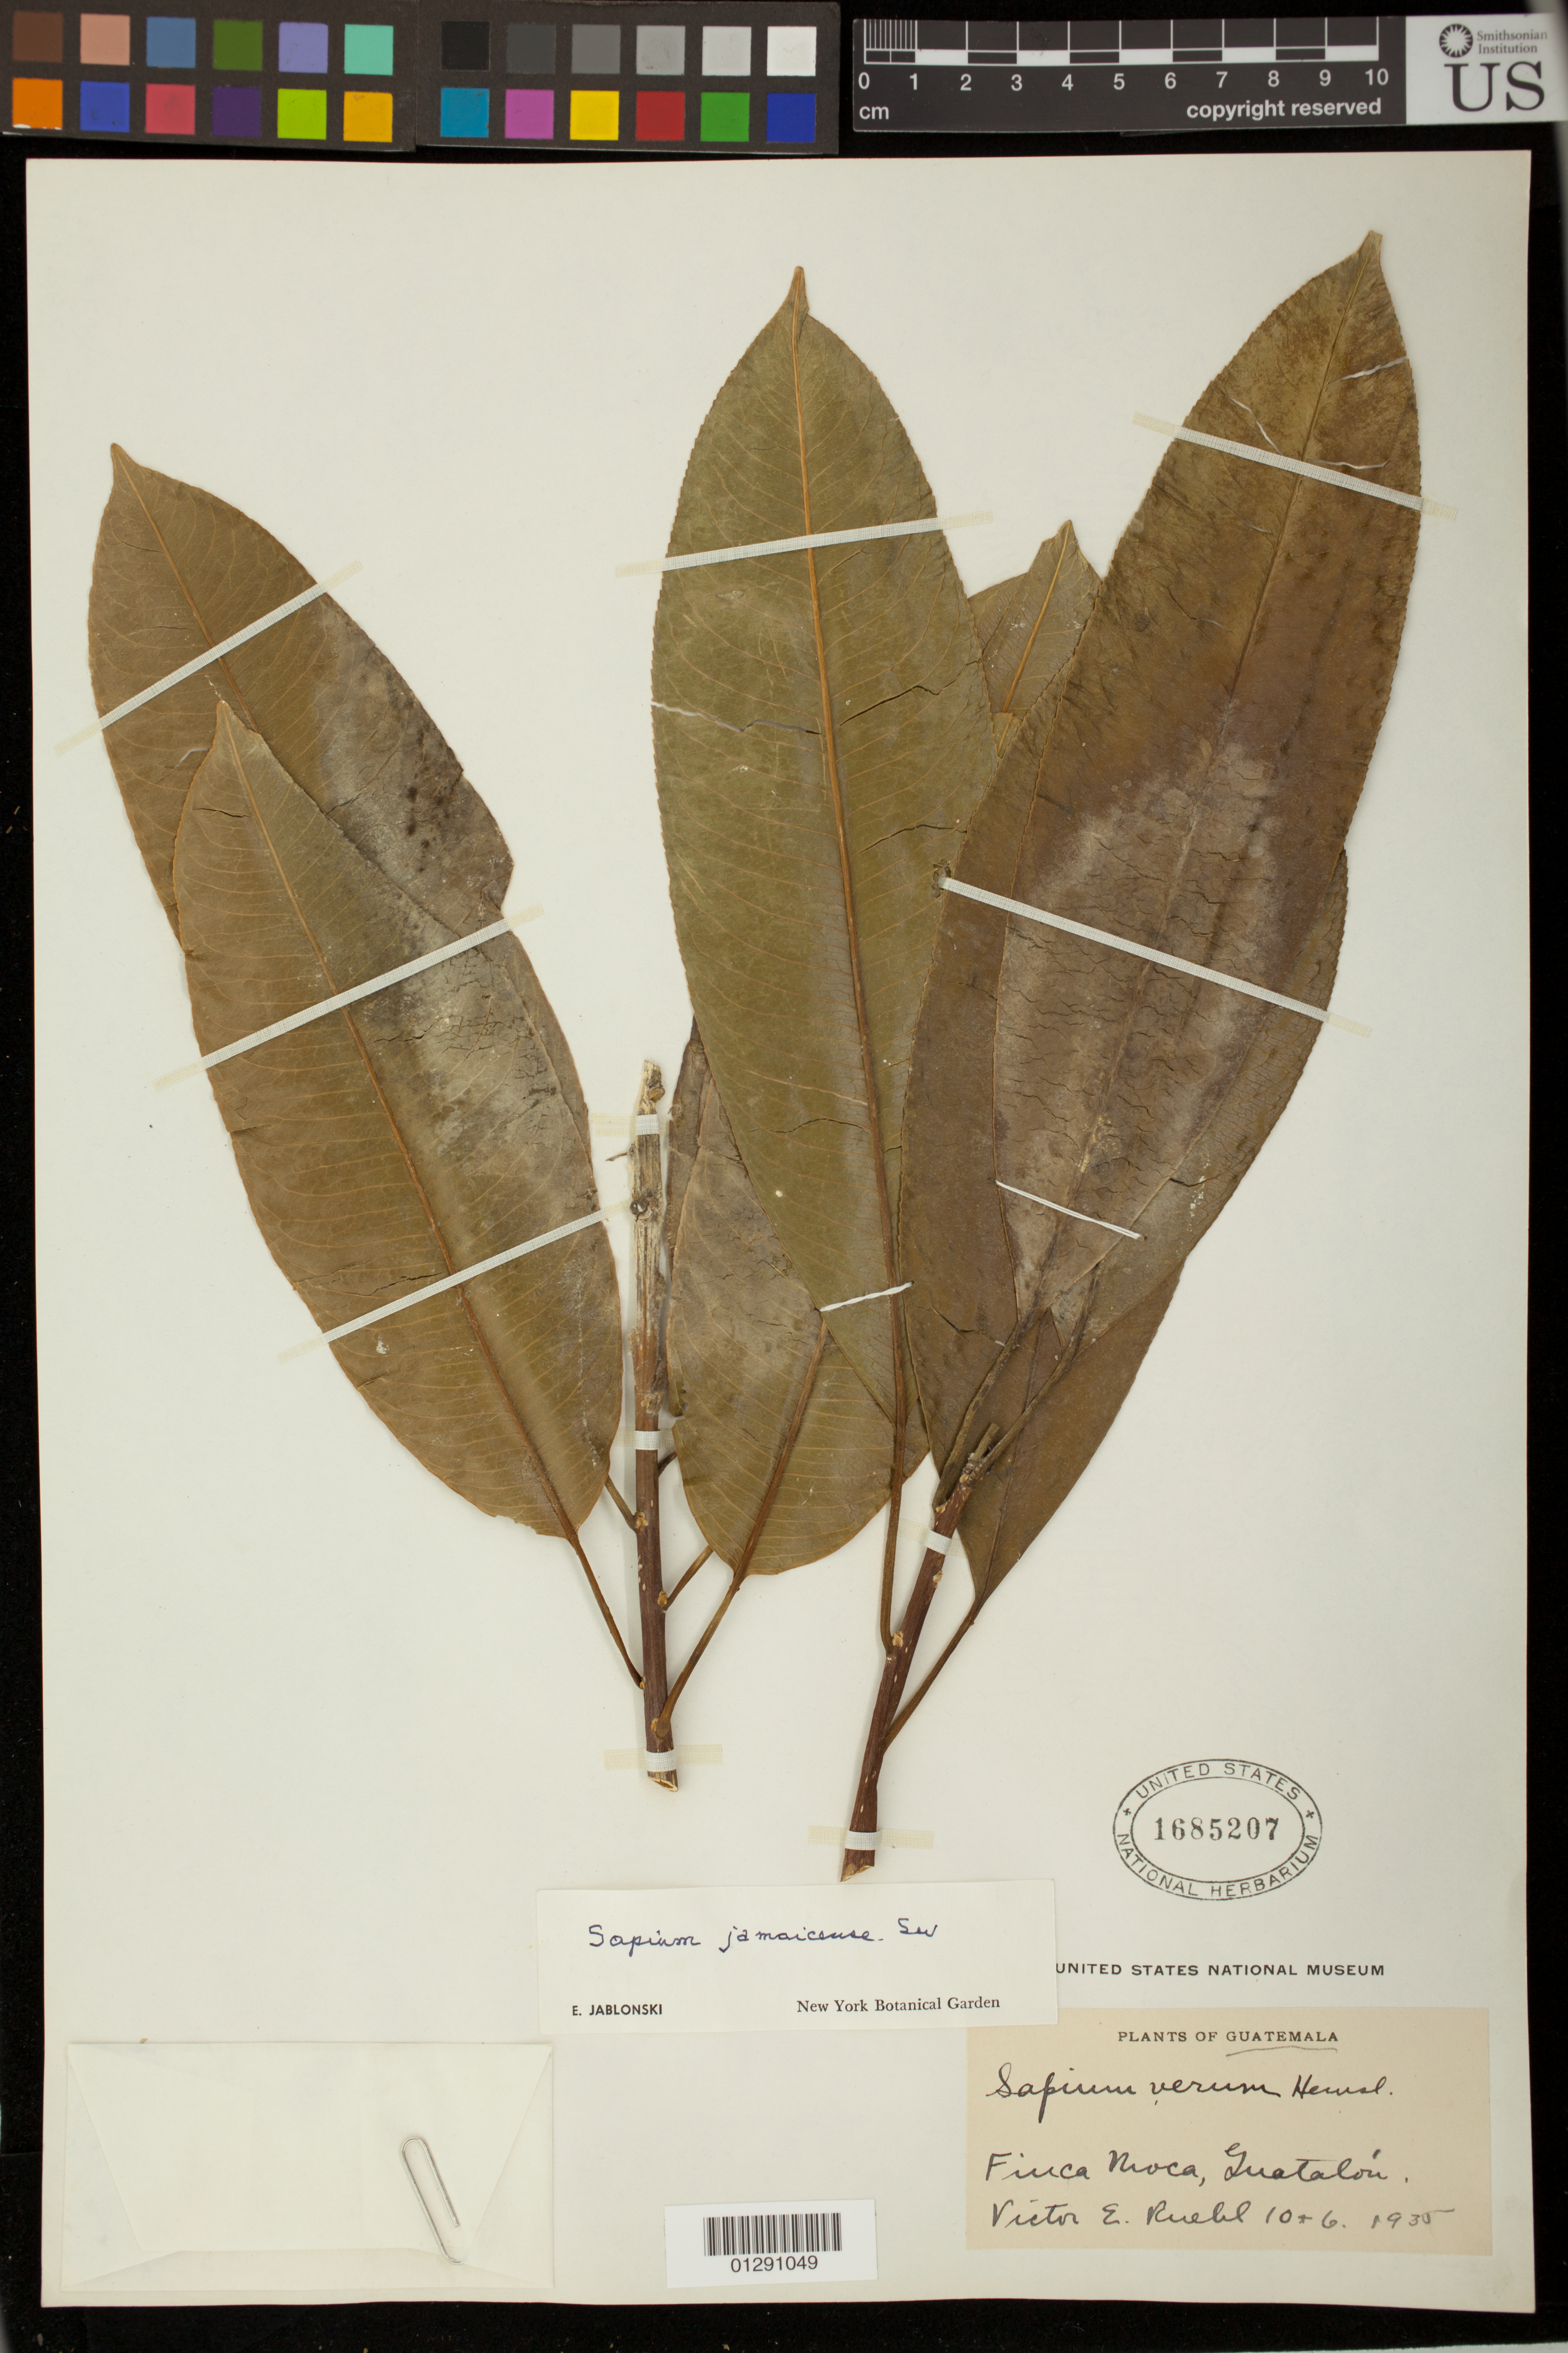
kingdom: Plantae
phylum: Tracheophyta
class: Magnoliopsida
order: Malpighiales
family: Euphorbiaceae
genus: Sapium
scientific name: Sapium jamaicense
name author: Sw.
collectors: V. Ruebl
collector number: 10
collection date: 1935-06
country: Guatemala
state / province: Chiquimula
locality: Finca Moca, Guatalon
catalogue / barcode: US 1685207